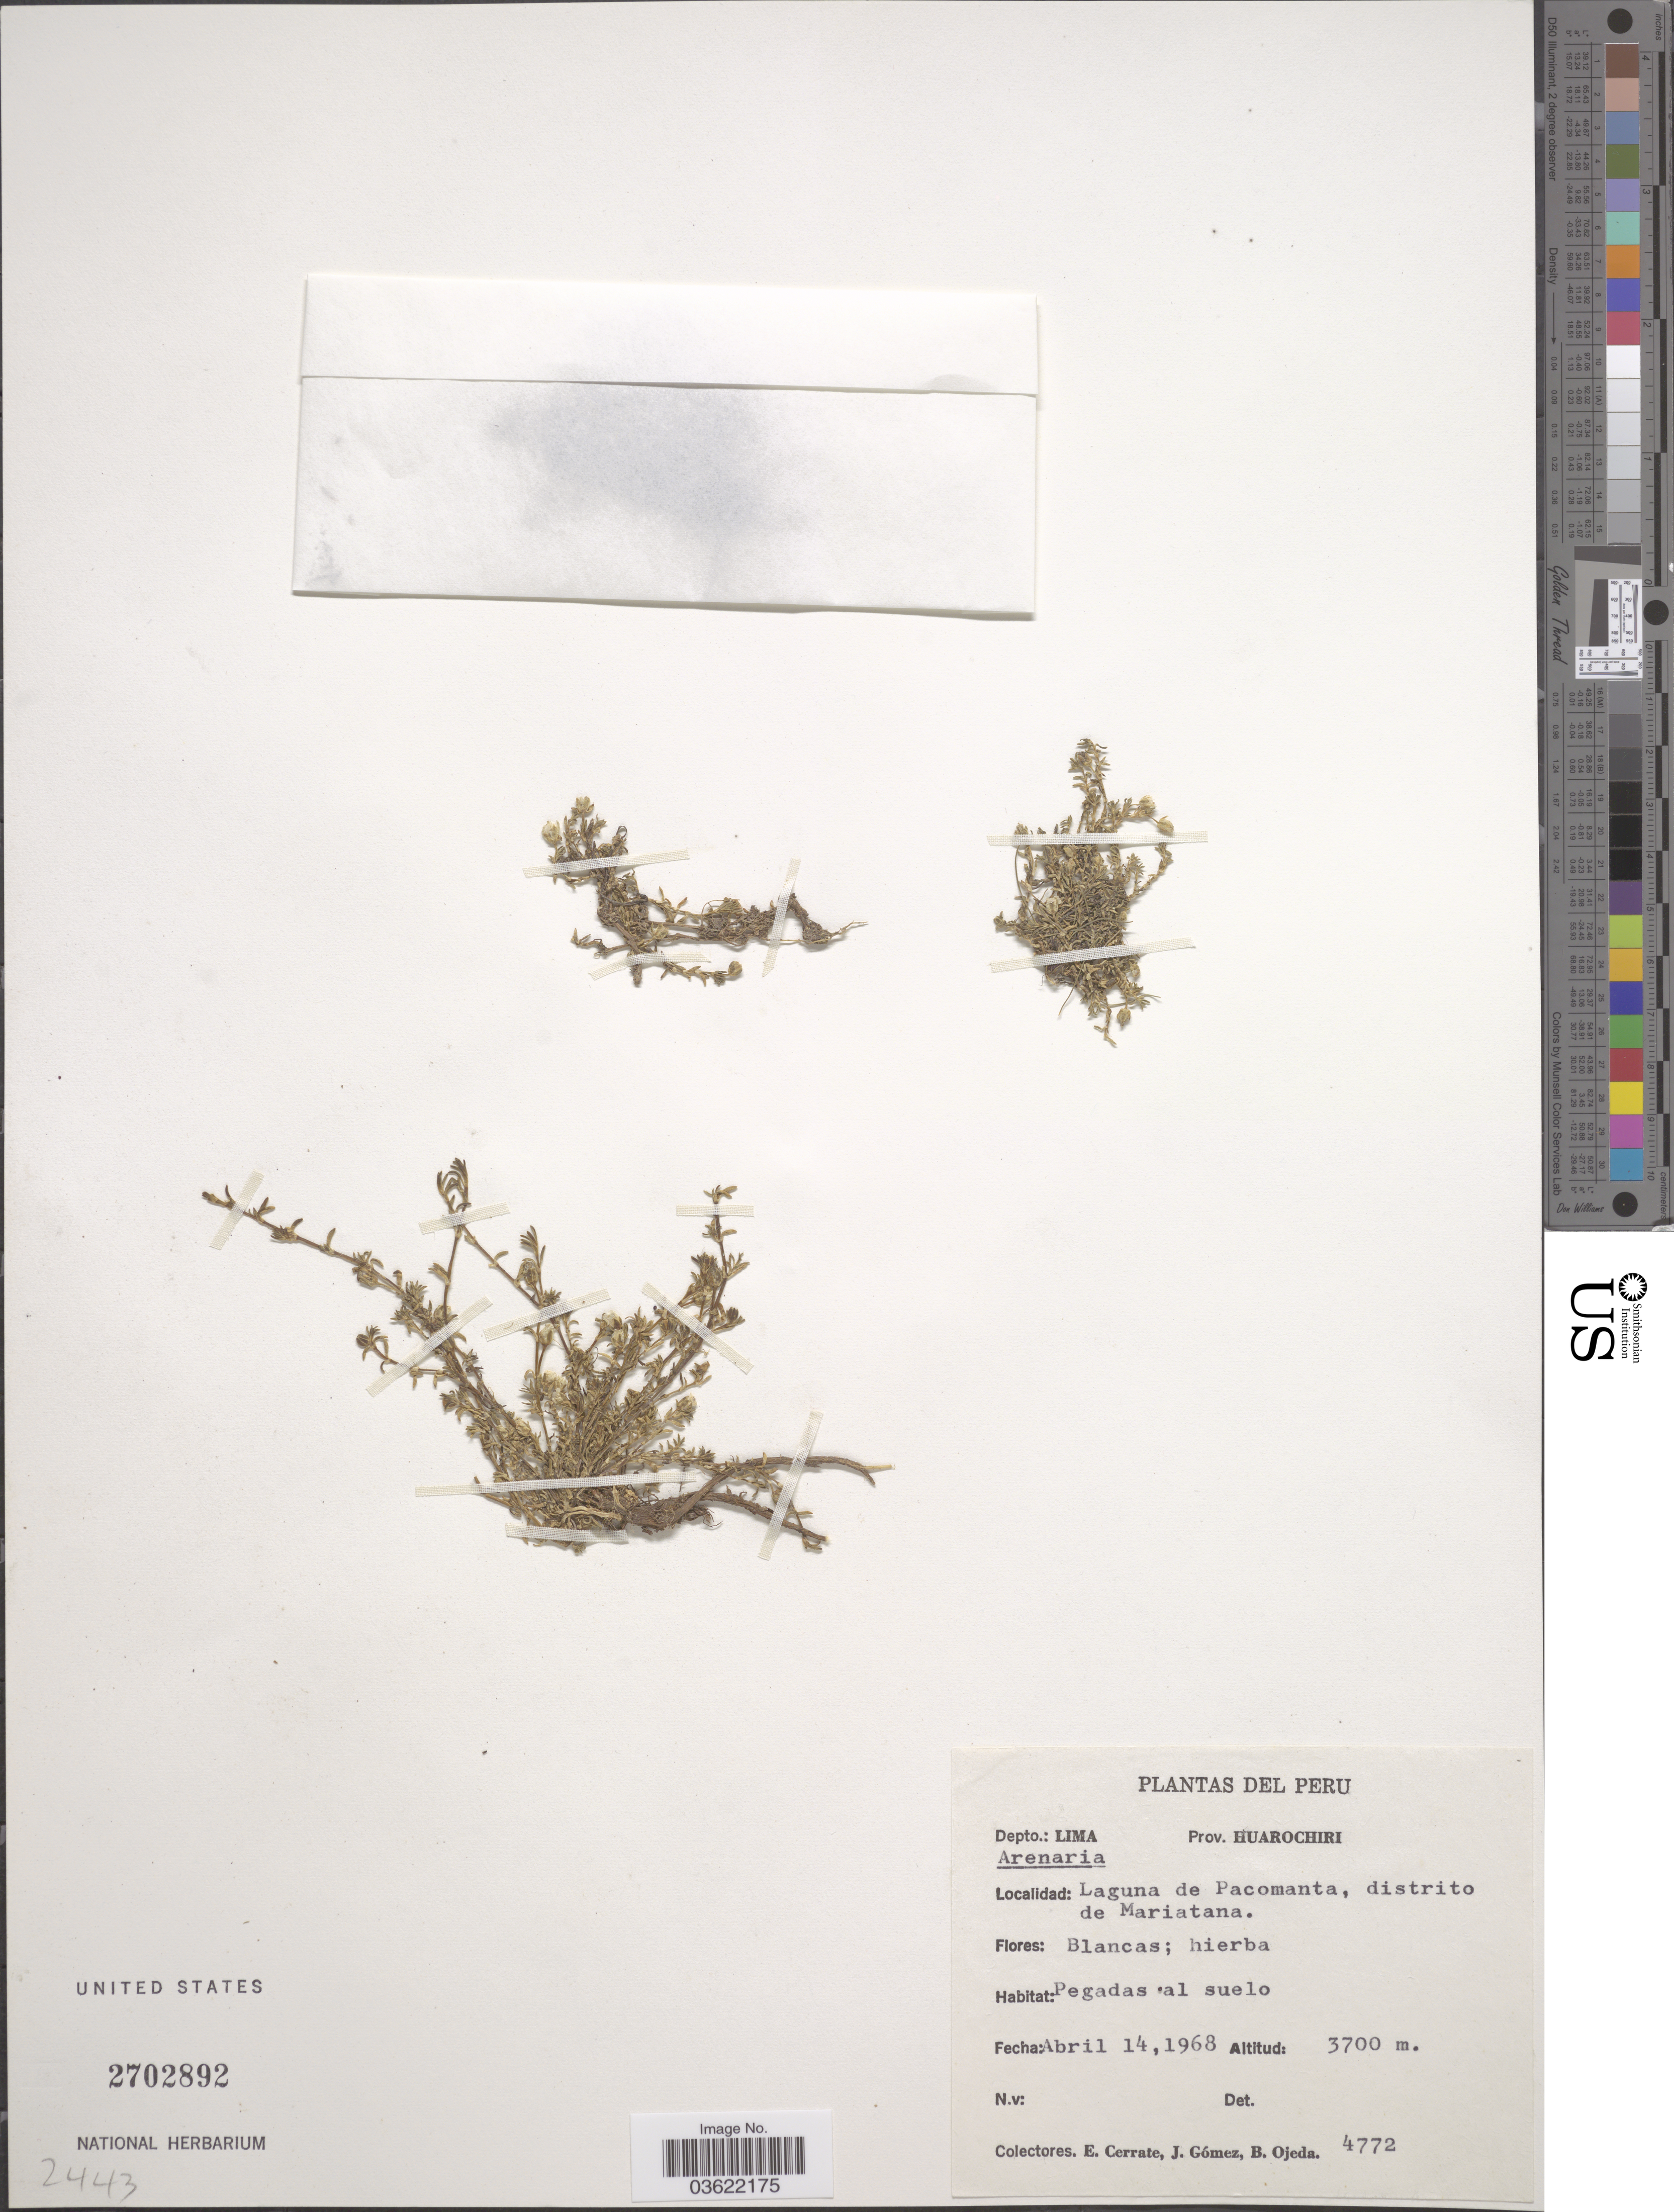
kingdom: Plantae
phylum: Tracheophyta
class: Magnoliopsida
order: Caryophyllales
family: Caryophyllaceae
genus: Arenaria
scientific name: Arenaria sp.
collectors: E. Cerrate, J. Gómez & B. Ojeda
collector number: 4772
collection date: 1968-04-14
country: Peru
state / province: Lima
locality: Depto.: Lima. Prov. Huarochiri. Laguna de Pacomanta, distrito de Mariatana.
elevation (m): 3700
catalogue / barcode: US 2702892